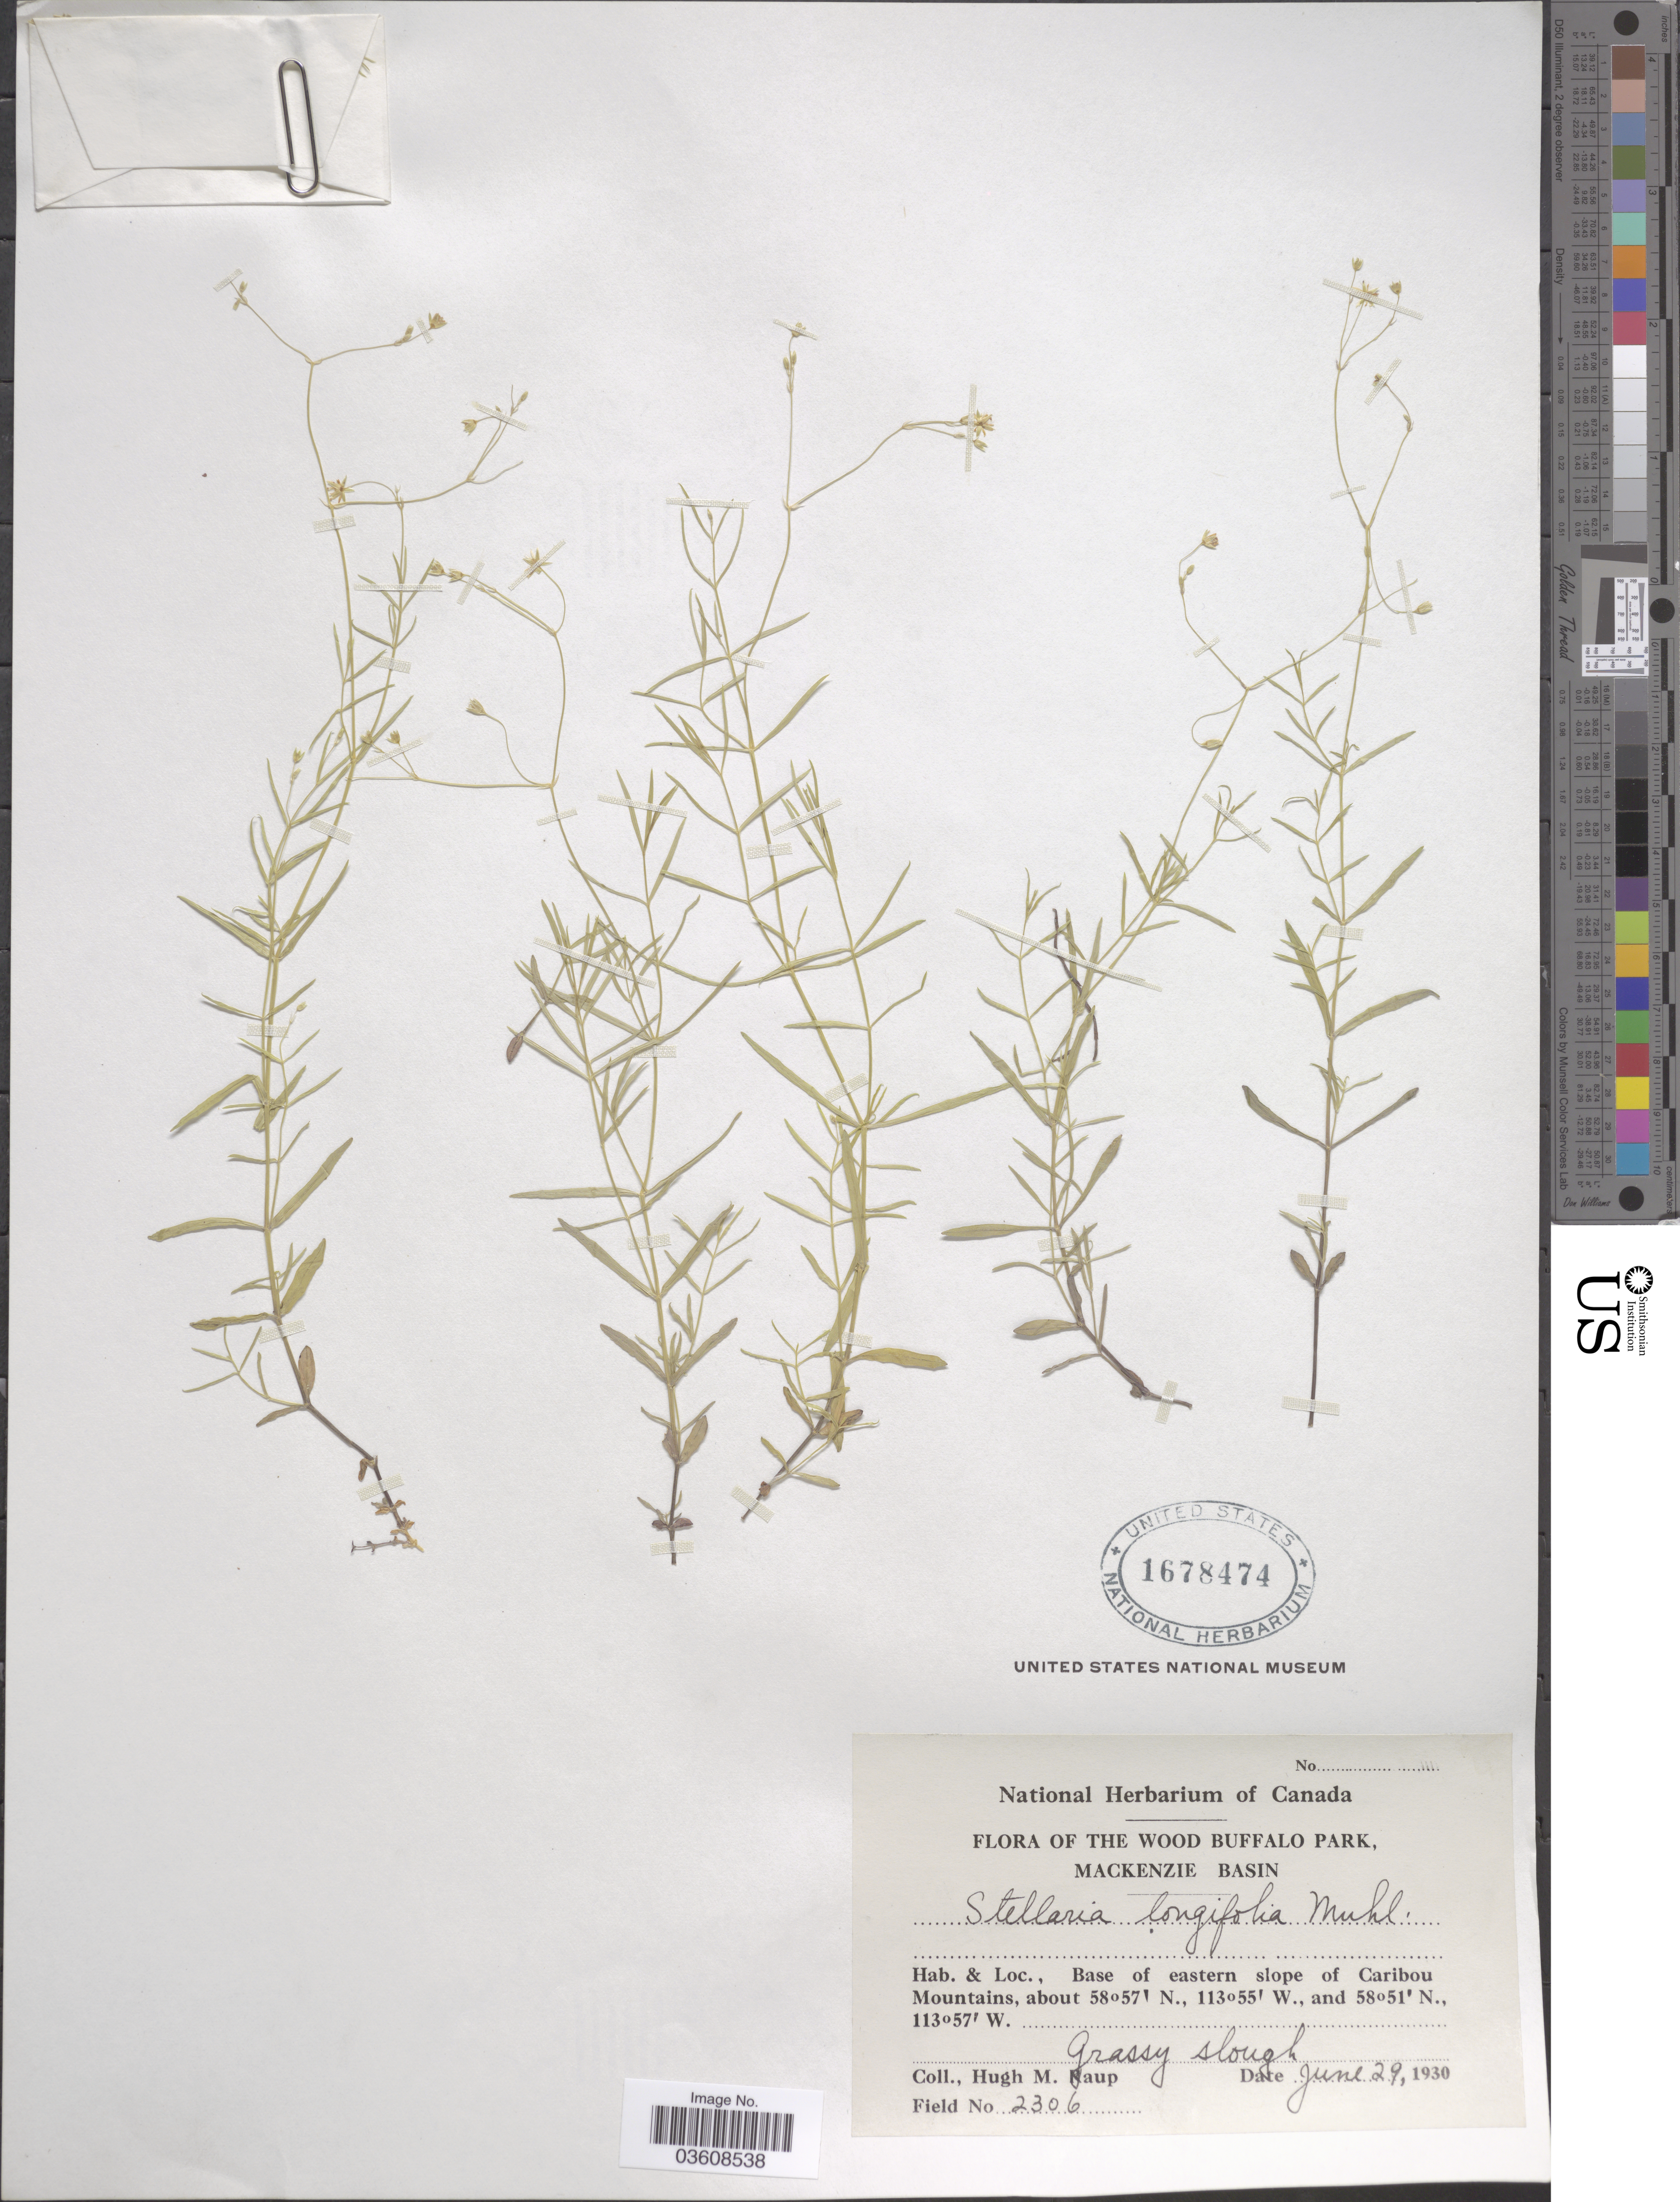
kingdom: Plantae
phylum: Tracheophyta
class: Magnoliopsida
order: Caryophyllales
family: Caryophyllaceae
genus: Stellaria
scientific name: Stellaria longifolia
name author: Muhl. ex Willd.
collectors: H. Raup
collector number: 2306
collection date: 1930-06-29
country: Canada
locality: The Wood Buffalo Park, Mackenzie Basin. Base of eastern slope of Caribou Mountains.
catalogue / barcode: US 1678474